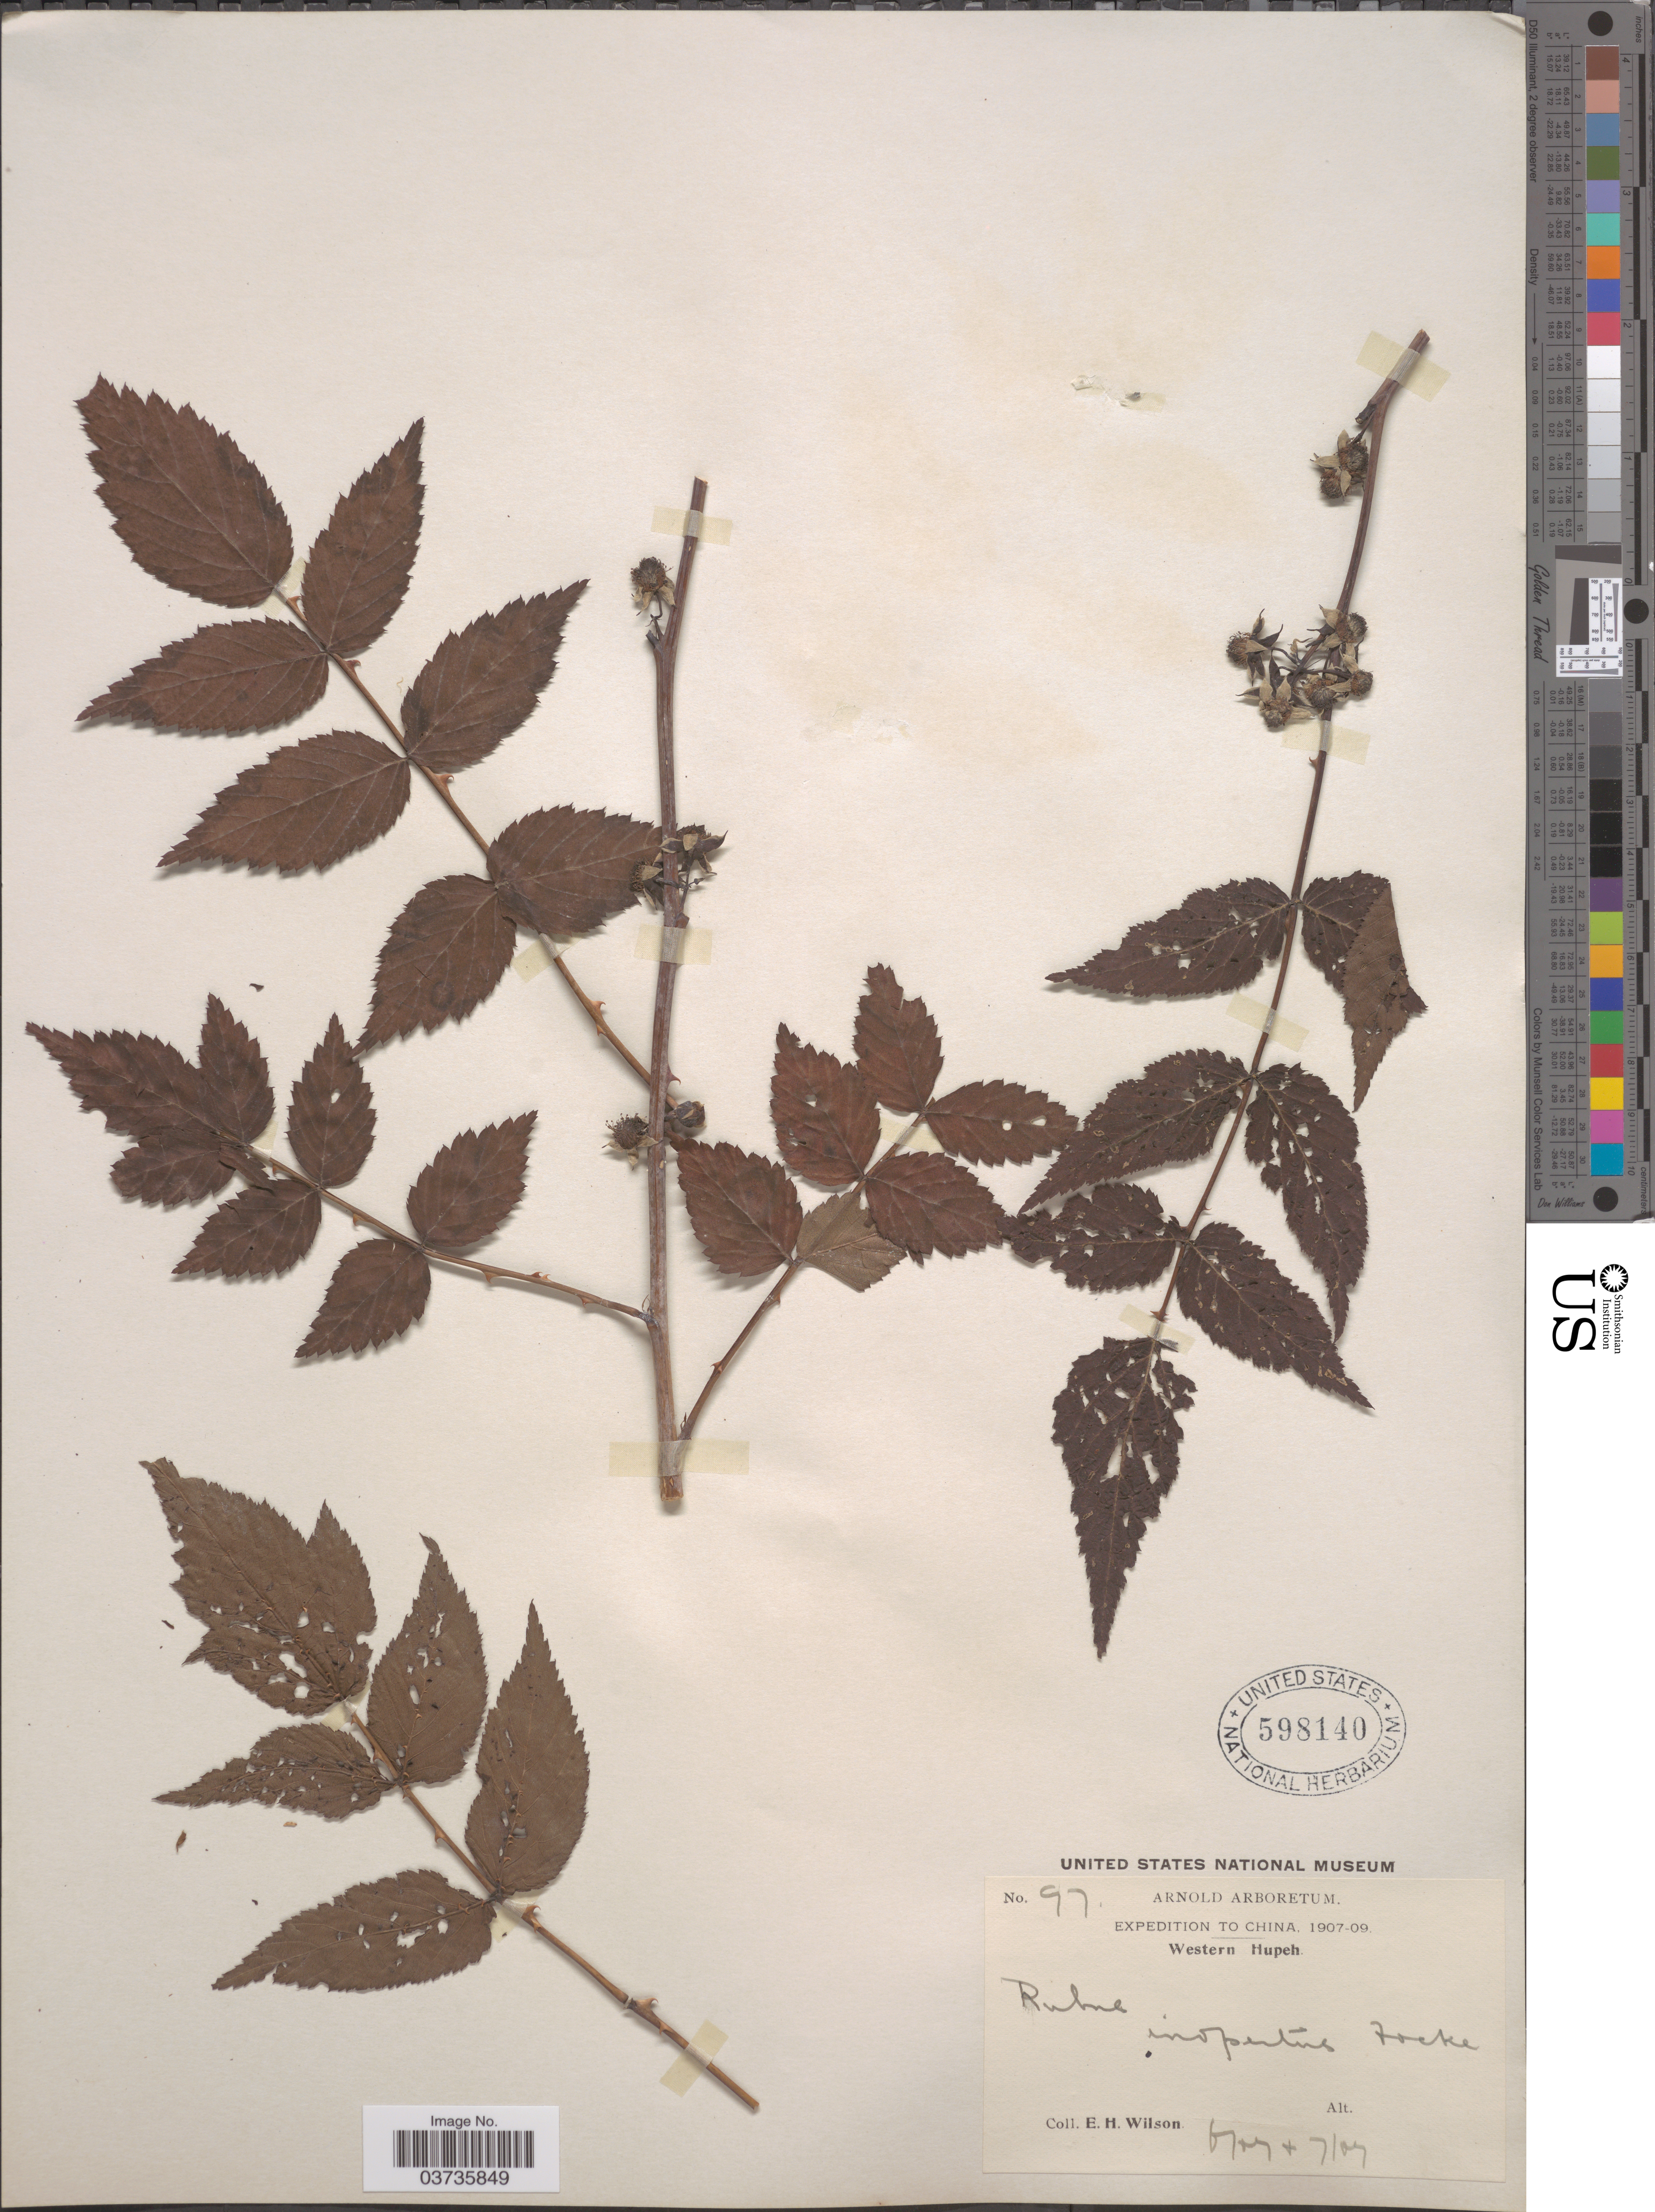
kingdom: Plantae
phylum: Tracheophyta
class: Magnoliopsida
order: Rosales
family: Rosaceae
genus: Rubus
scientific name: Rubus inopertus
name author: (Focke ex Diels) Focke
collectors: E. Wilson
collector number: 97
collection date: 1907-06/1907-07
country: China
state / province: Hubei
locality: Western Hupeh.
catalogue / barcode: US 598140